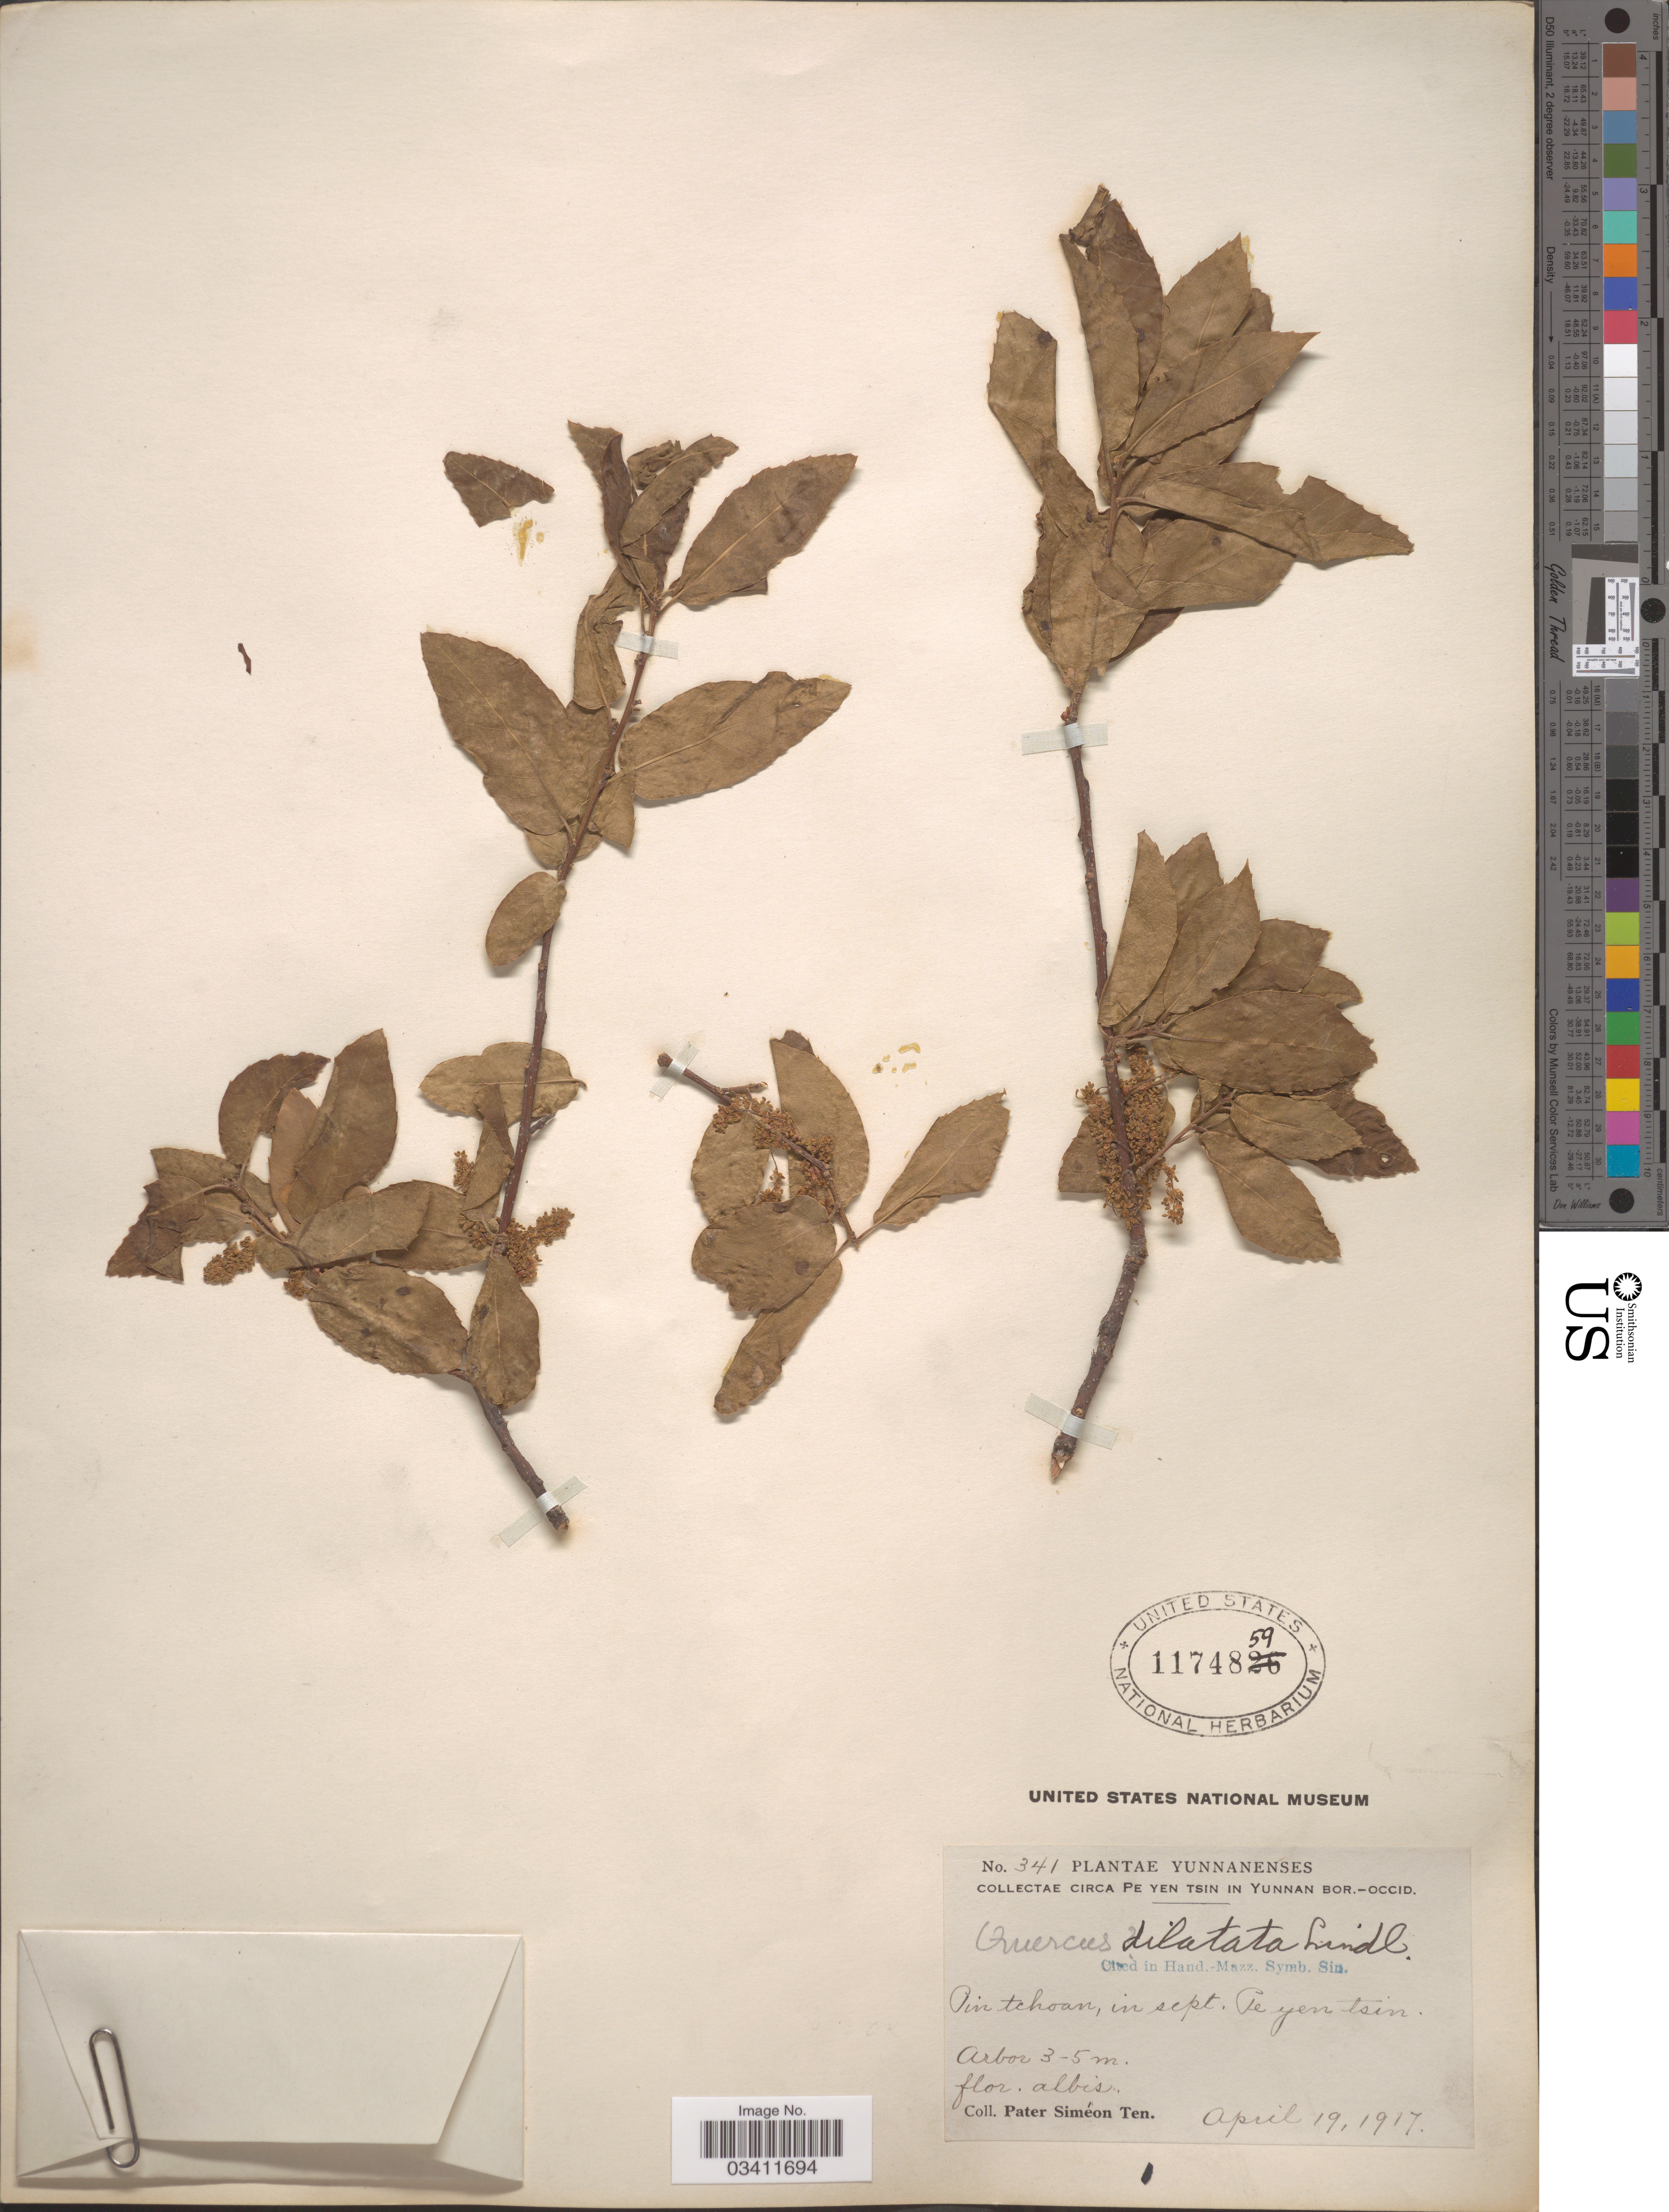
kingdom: Plantae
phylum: Tracheophyta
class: Magnoliopsida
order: Fagales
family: Fagaceae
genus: Quercus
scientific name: Quercus floribunda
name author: Lindl. ex A. Camus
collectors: P. S. Ten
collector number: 341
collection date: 1917-04-19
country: China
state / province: Yunnan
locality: Yunnanenses. Circa Pe Yen Tsin in Yunnan Bor.-Occid. Pin tchoan, in sept. Pe yen tsin.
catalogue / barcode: US 1174859